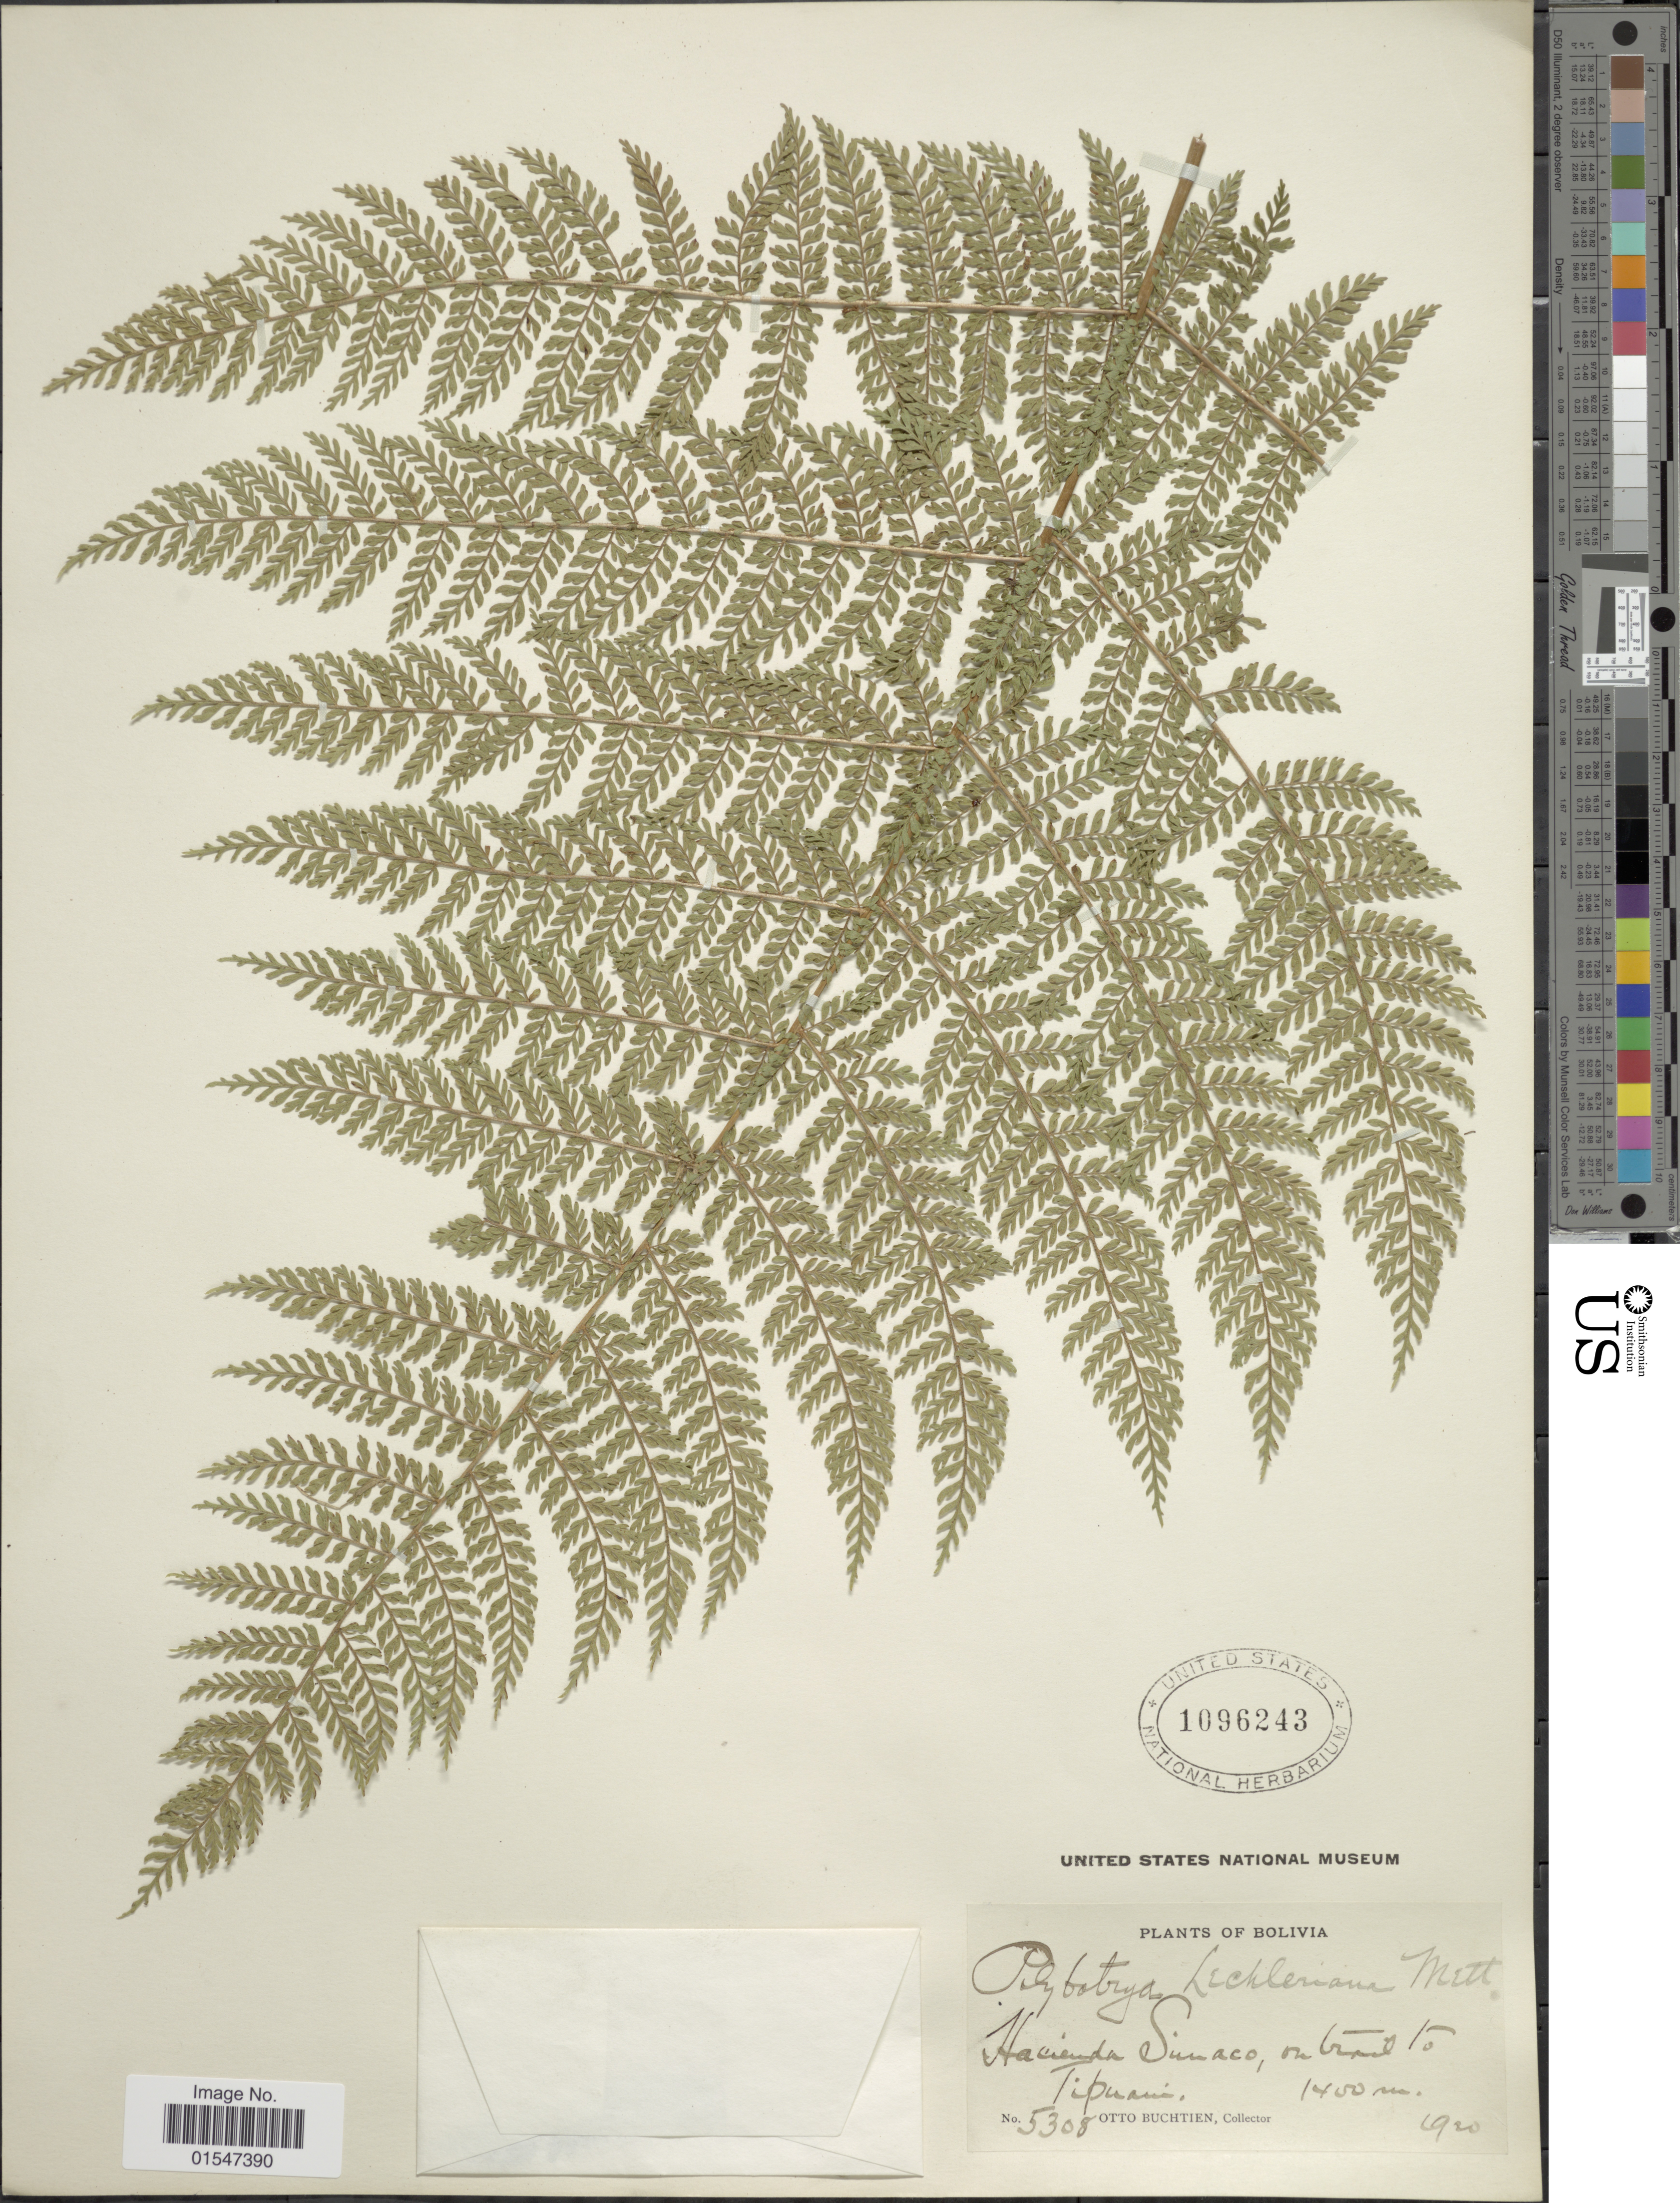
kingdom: Plantae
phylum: Tracheophyta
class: Polypodiopsida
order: Polypodiales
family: Dryopteridaceae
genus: Polybotrya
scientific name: Polybotrya lechleriana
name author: Mett.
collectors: O. Buchtien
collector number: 5308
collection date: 1920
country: Bolivia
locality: Hacienda Simaco, on trail to Tipuani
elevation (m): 1400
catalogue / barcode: US 1096243